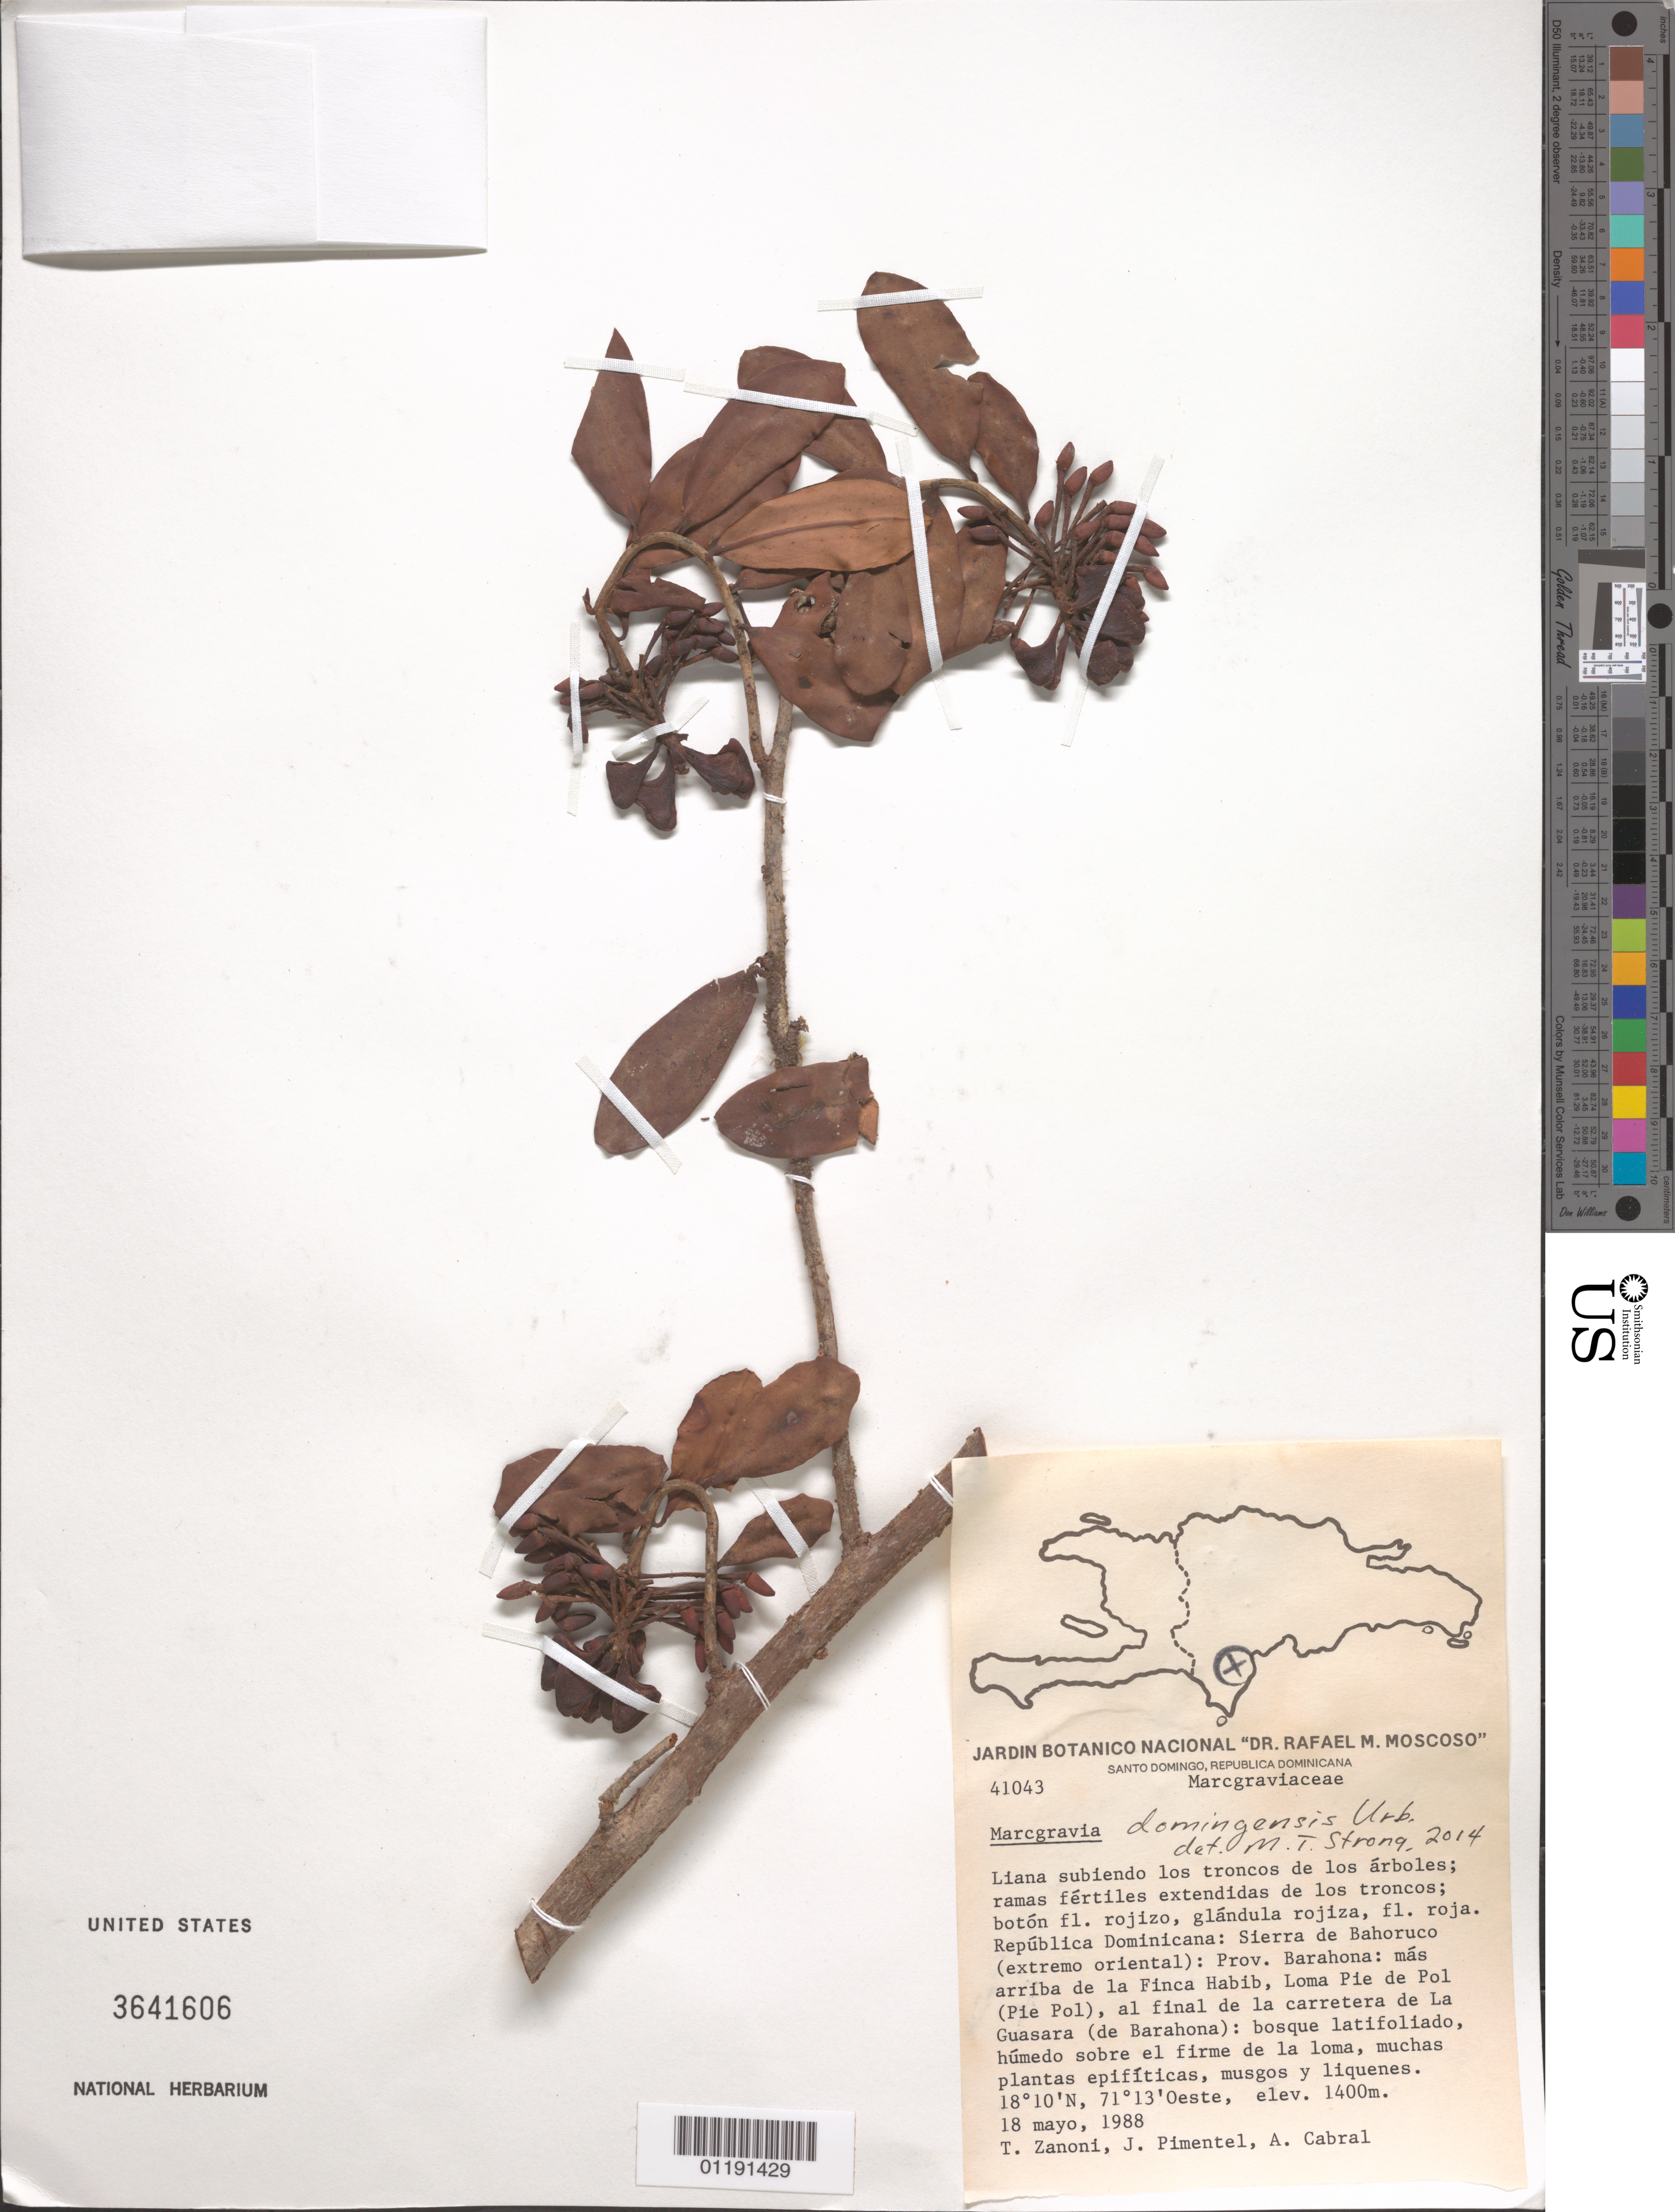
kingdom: Plantae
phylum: Tracheophyta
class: Magnoliopsida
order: Ericales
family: Marcgraviaceae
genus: Marcgravia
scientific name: Marcgravia domingensis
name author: Urb.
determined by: Strong, M. T., (US), Smithsonian Institution - National Museum of Natural History (UNITED STATES)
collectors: T. A. Zanoni, J. Pimentel & A. Cabral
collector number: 41043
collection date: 1988-05-18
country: Dominican Republic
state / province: Barahona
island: Hispaniola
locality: Sierra de Baoruco (E end). Above the Habib Estate, Loma Pie de Pol (Pie Pol), the end of the road from Guasara (de Barahona).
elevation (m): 1400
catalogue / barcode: US 3641606